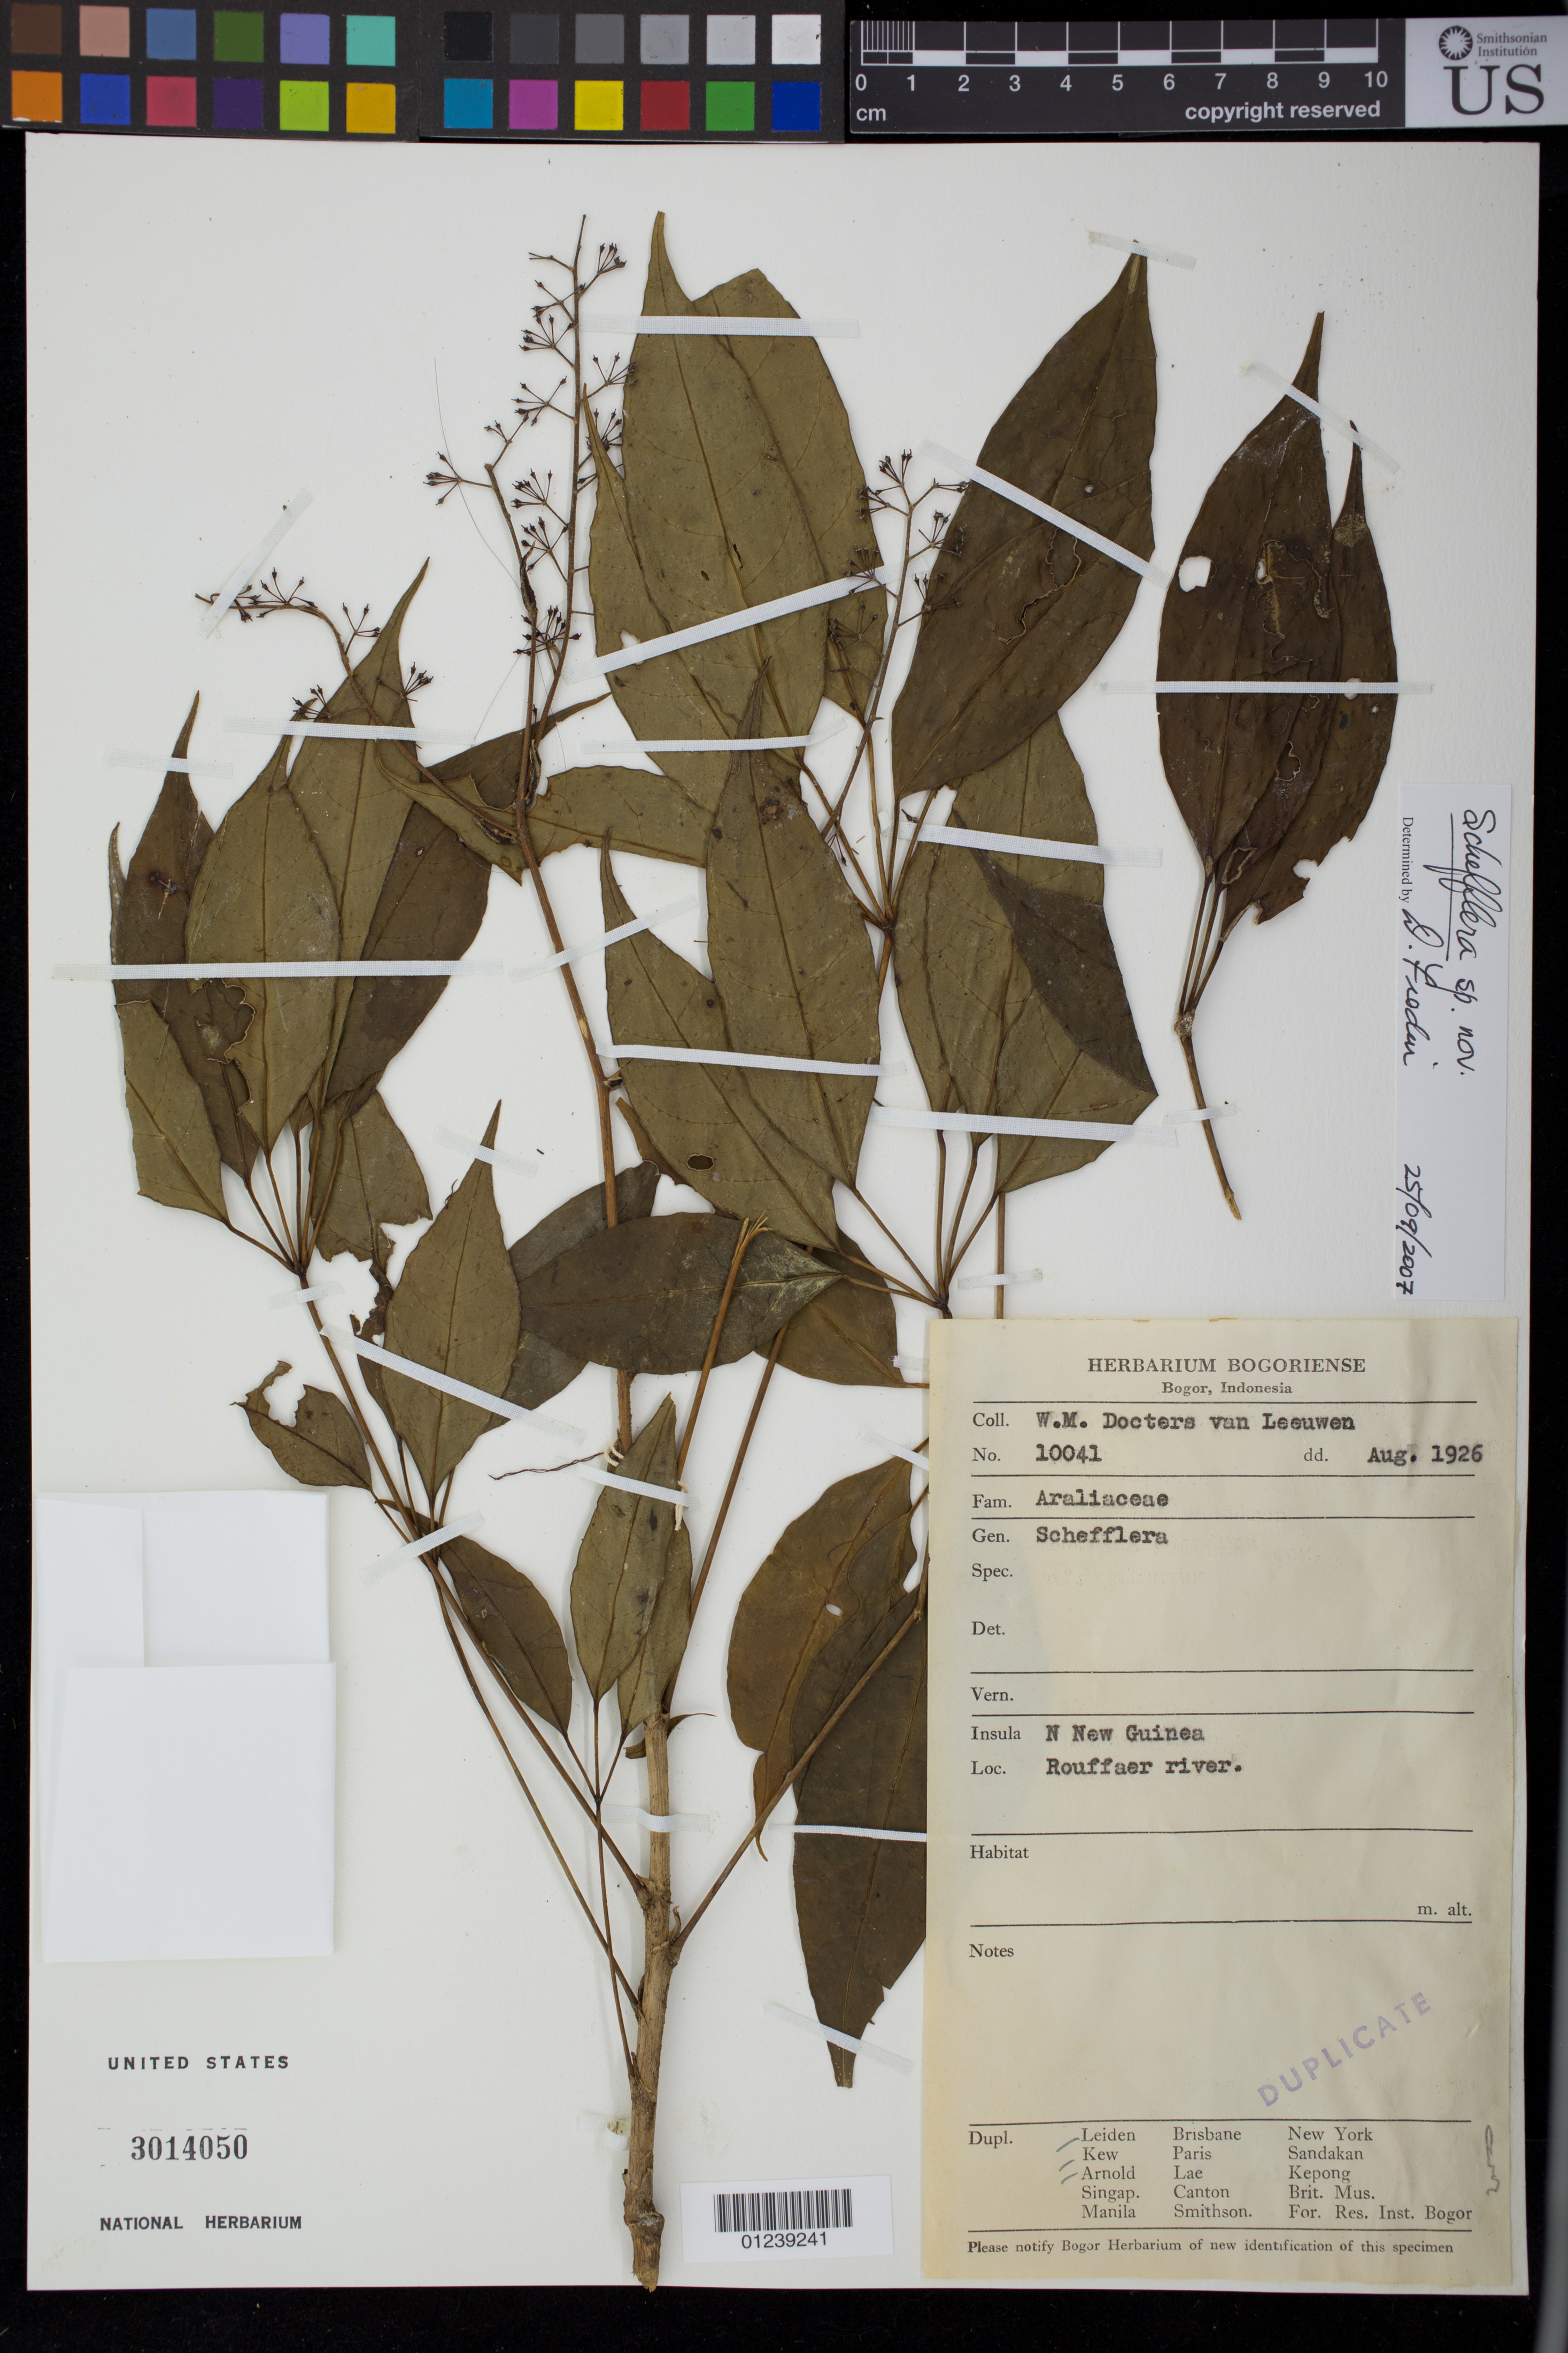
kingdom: Plantae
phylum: Tracheophyta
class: Magnoliopsida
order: Apiales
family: Araliaceae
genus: Schefflera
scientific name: Schefflera sp.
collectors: W. Docters van Leeuwen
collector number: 10041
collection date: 1926-08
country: Indonesia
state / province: Papua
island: New Guinea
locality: N New Guinea. Rouffaer River.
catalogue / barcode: US 3014050